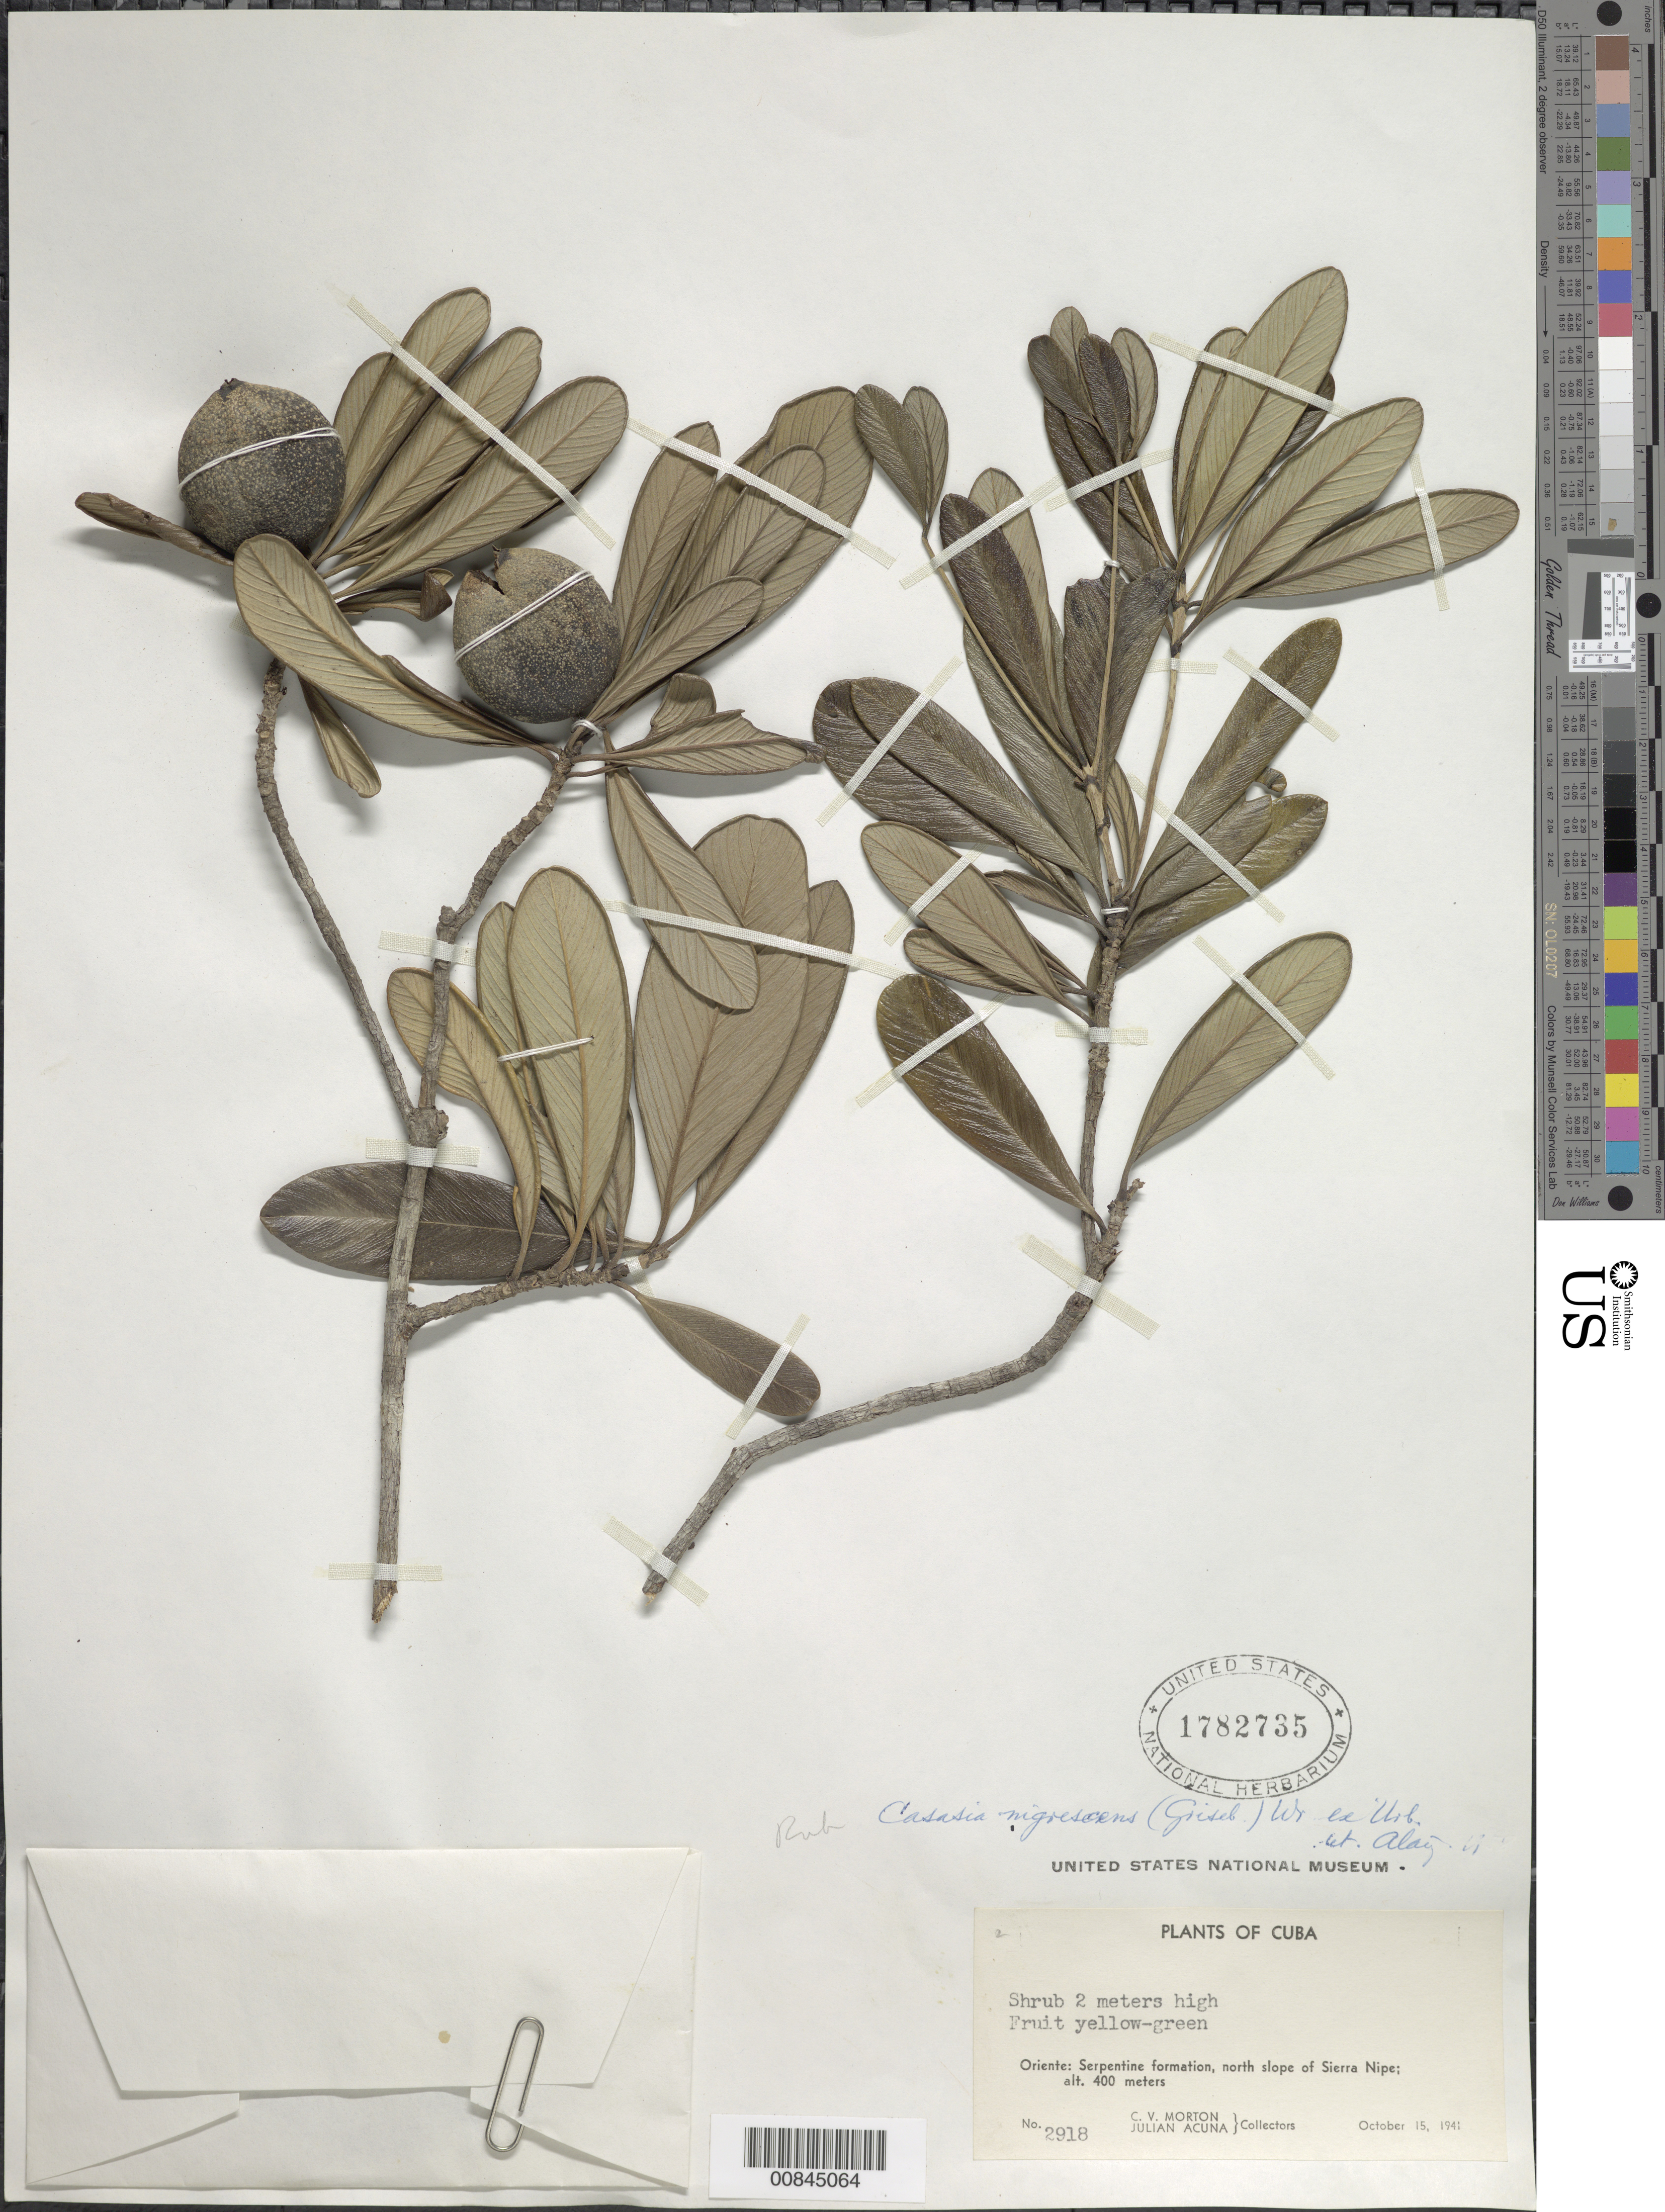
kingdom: Plantae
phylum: Tracheophyta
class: Magnoliopsida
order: Gentianales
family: Rubiaceae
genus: Casasia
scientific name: Casasia nigrescens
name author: (Griseb.) C. Wright ex Rob.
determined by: Liogier, Alain H.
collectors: C. V. Morton & J. Acuña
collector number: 2918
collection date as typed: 15 Oct 1941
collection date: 1941-10-15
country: Cuba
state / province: Oriente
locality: North slope of Sierra Nipe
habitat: Serpentine formation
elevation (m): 400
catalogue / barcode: US 1782735